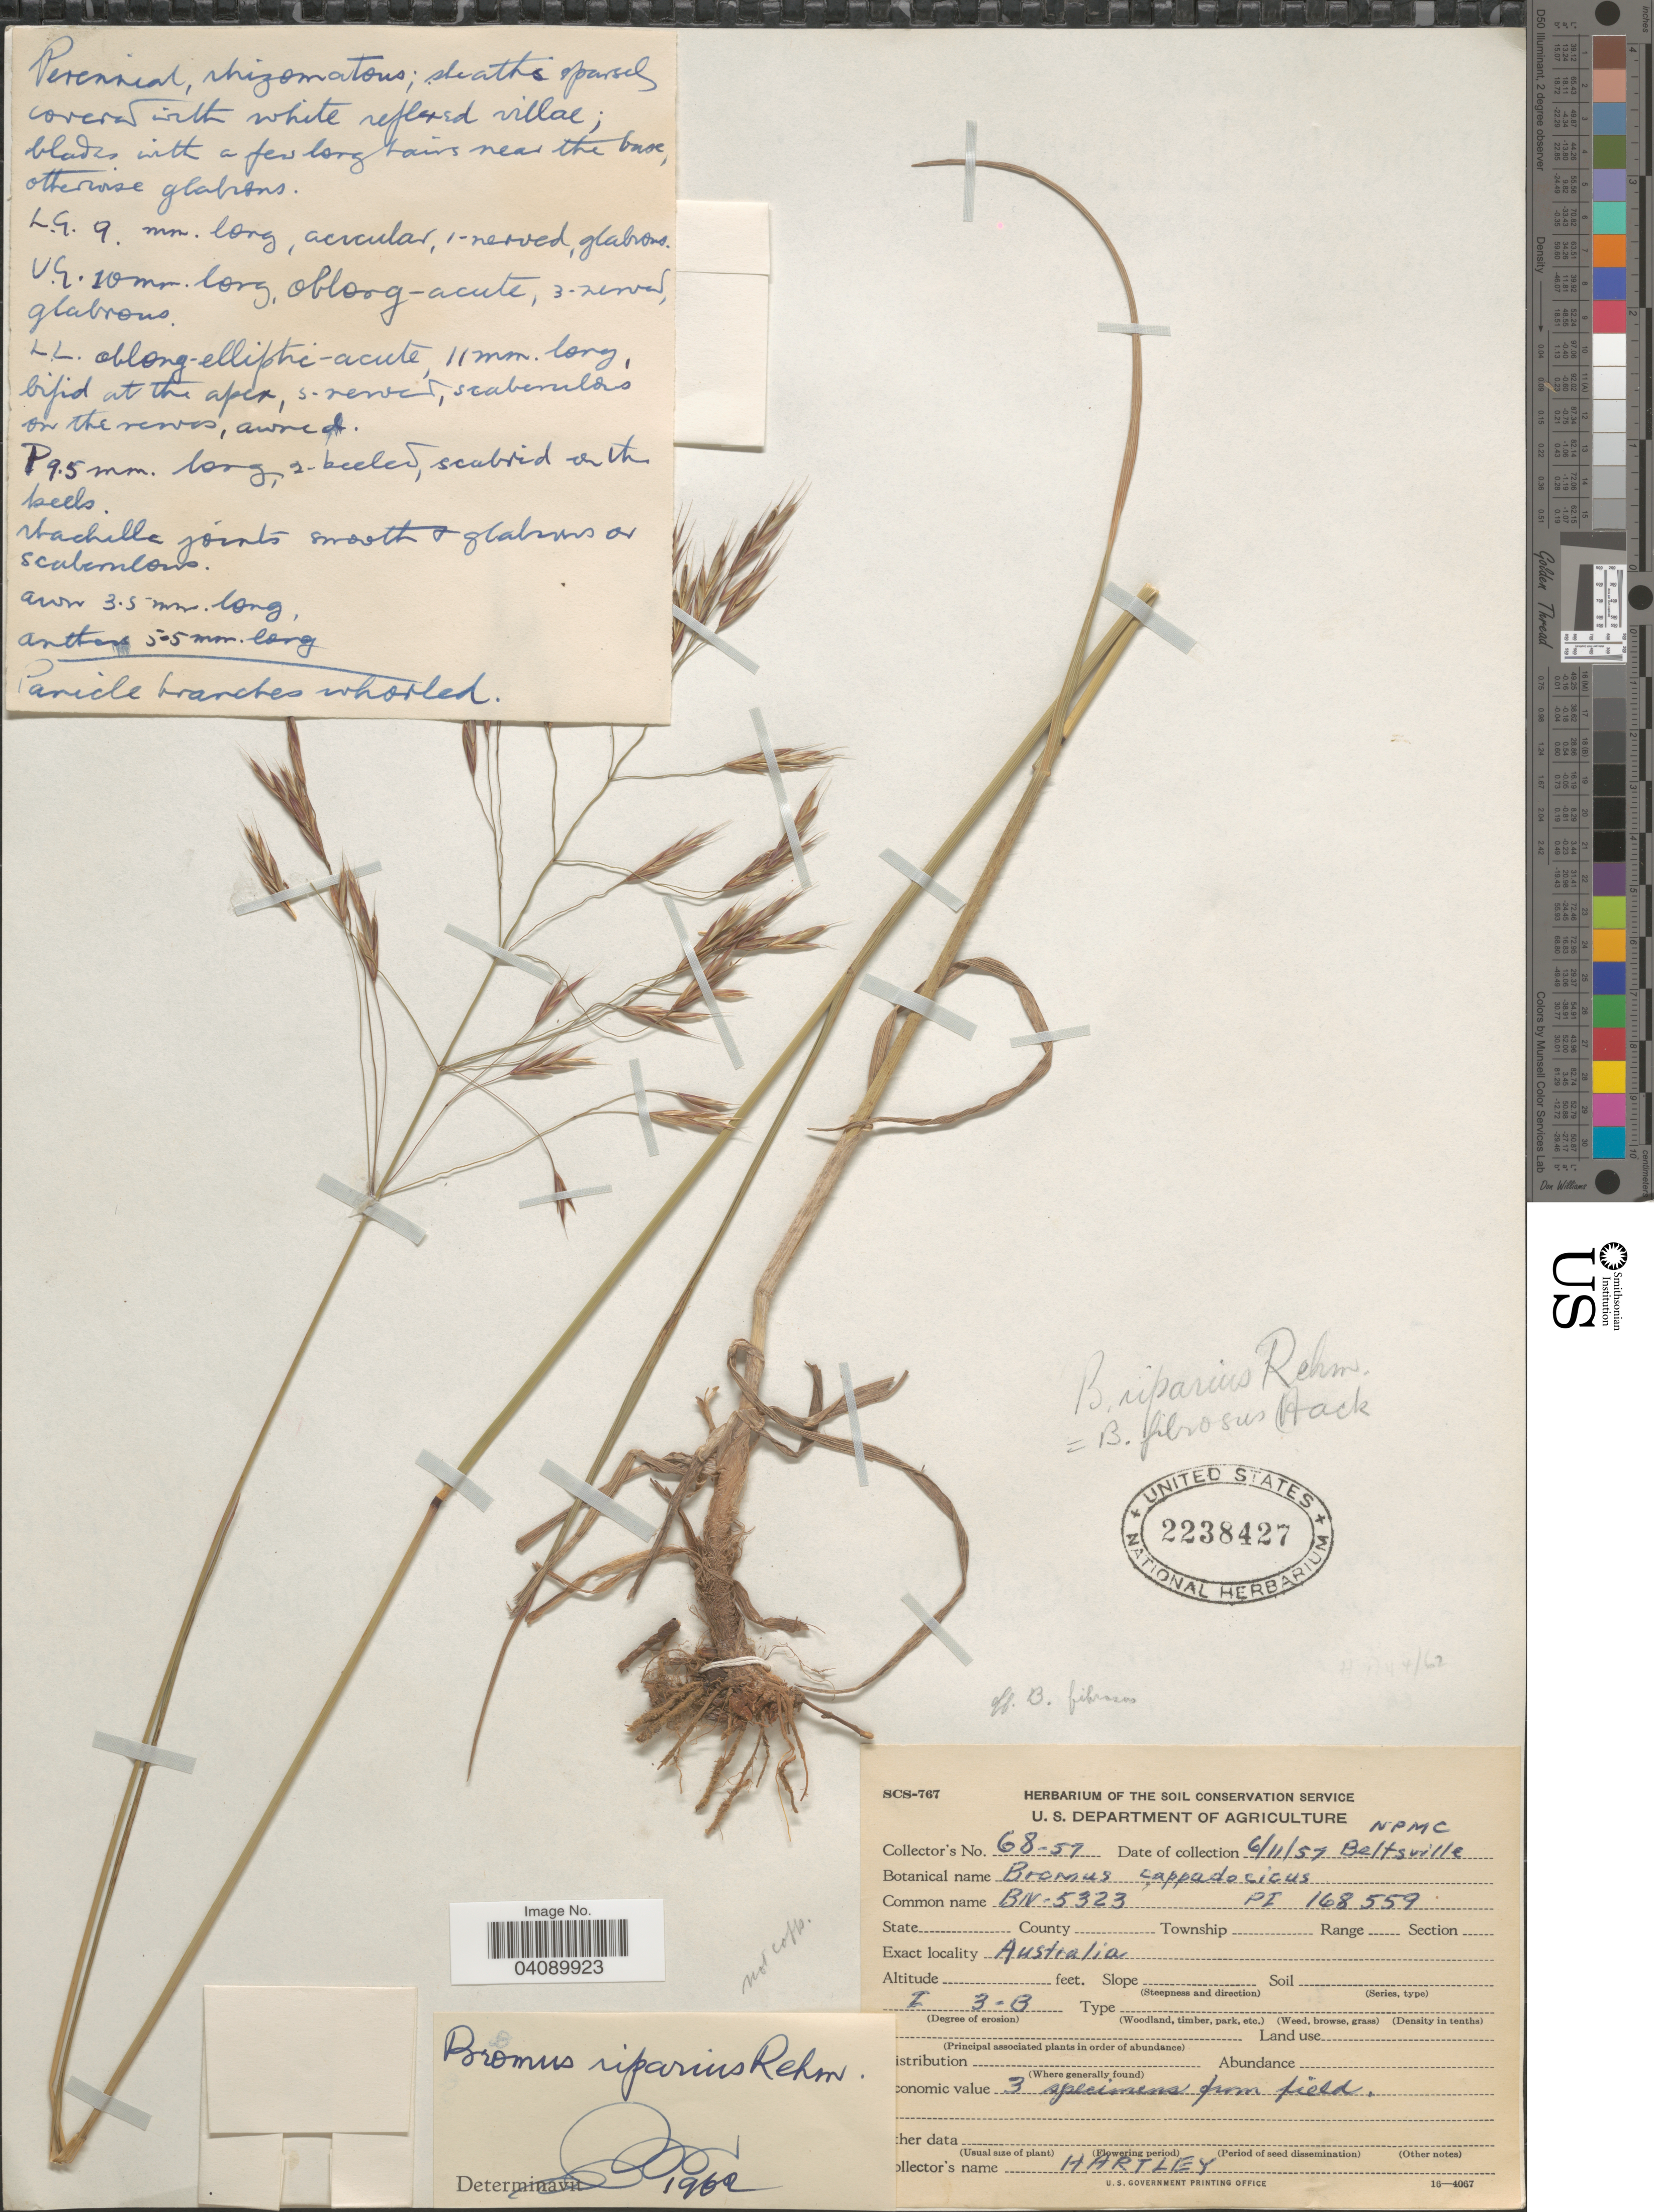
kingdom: Plantae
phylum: Tracheophyta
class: Liliopsida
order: Poales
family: Poaceae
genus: Bromus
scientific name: Bromus riparius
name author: Rehmann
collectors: -- Hartley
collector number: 68-57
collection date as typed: Transcribed d/m/y: 11/6/57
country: United States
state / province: Maryland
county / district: Prince George's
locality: NPMC Beltsville.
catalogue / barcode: US 2238427